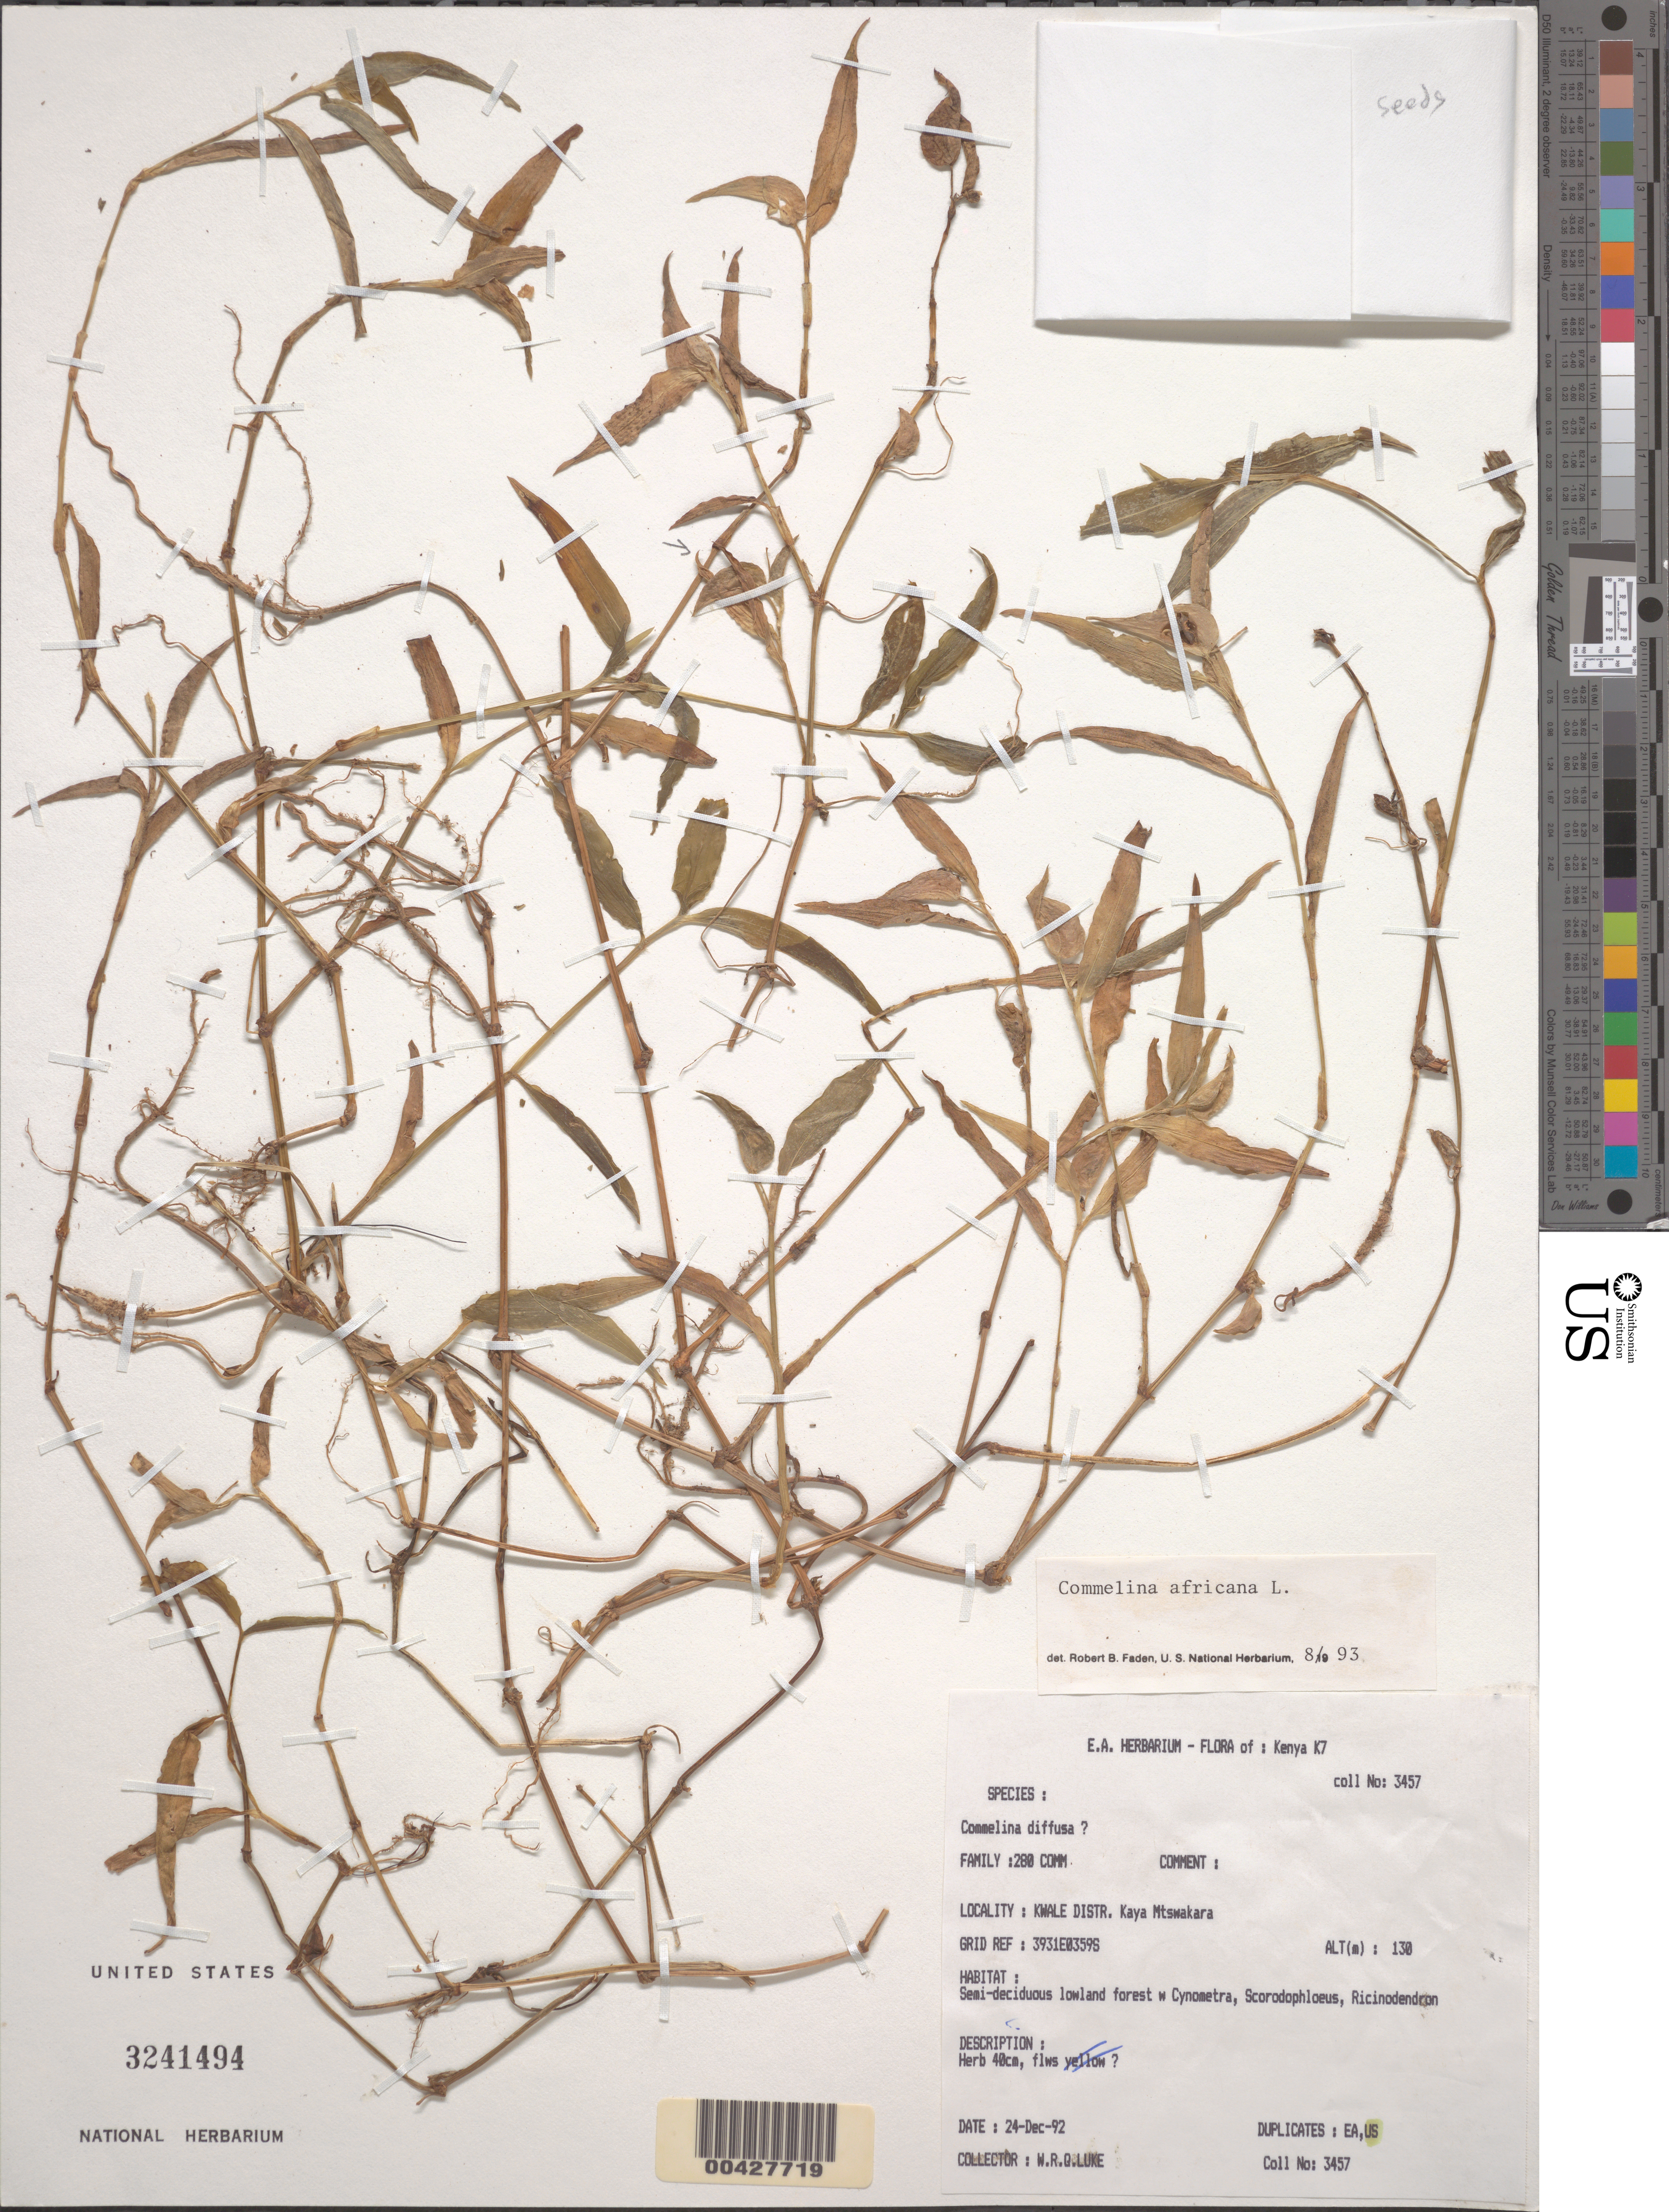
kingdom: Plantae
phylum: Tracheophyta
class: Liliopsida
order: Commelinales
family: Commelinaceae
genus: Commelina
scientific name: Commelina africana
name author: L.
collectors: M. Luke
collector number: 3457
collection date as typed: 24 Dec 1992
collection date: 1992-12-24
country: Kenya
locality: Kwale, kaya mtswakara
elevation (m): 130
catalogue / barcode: US 3241494